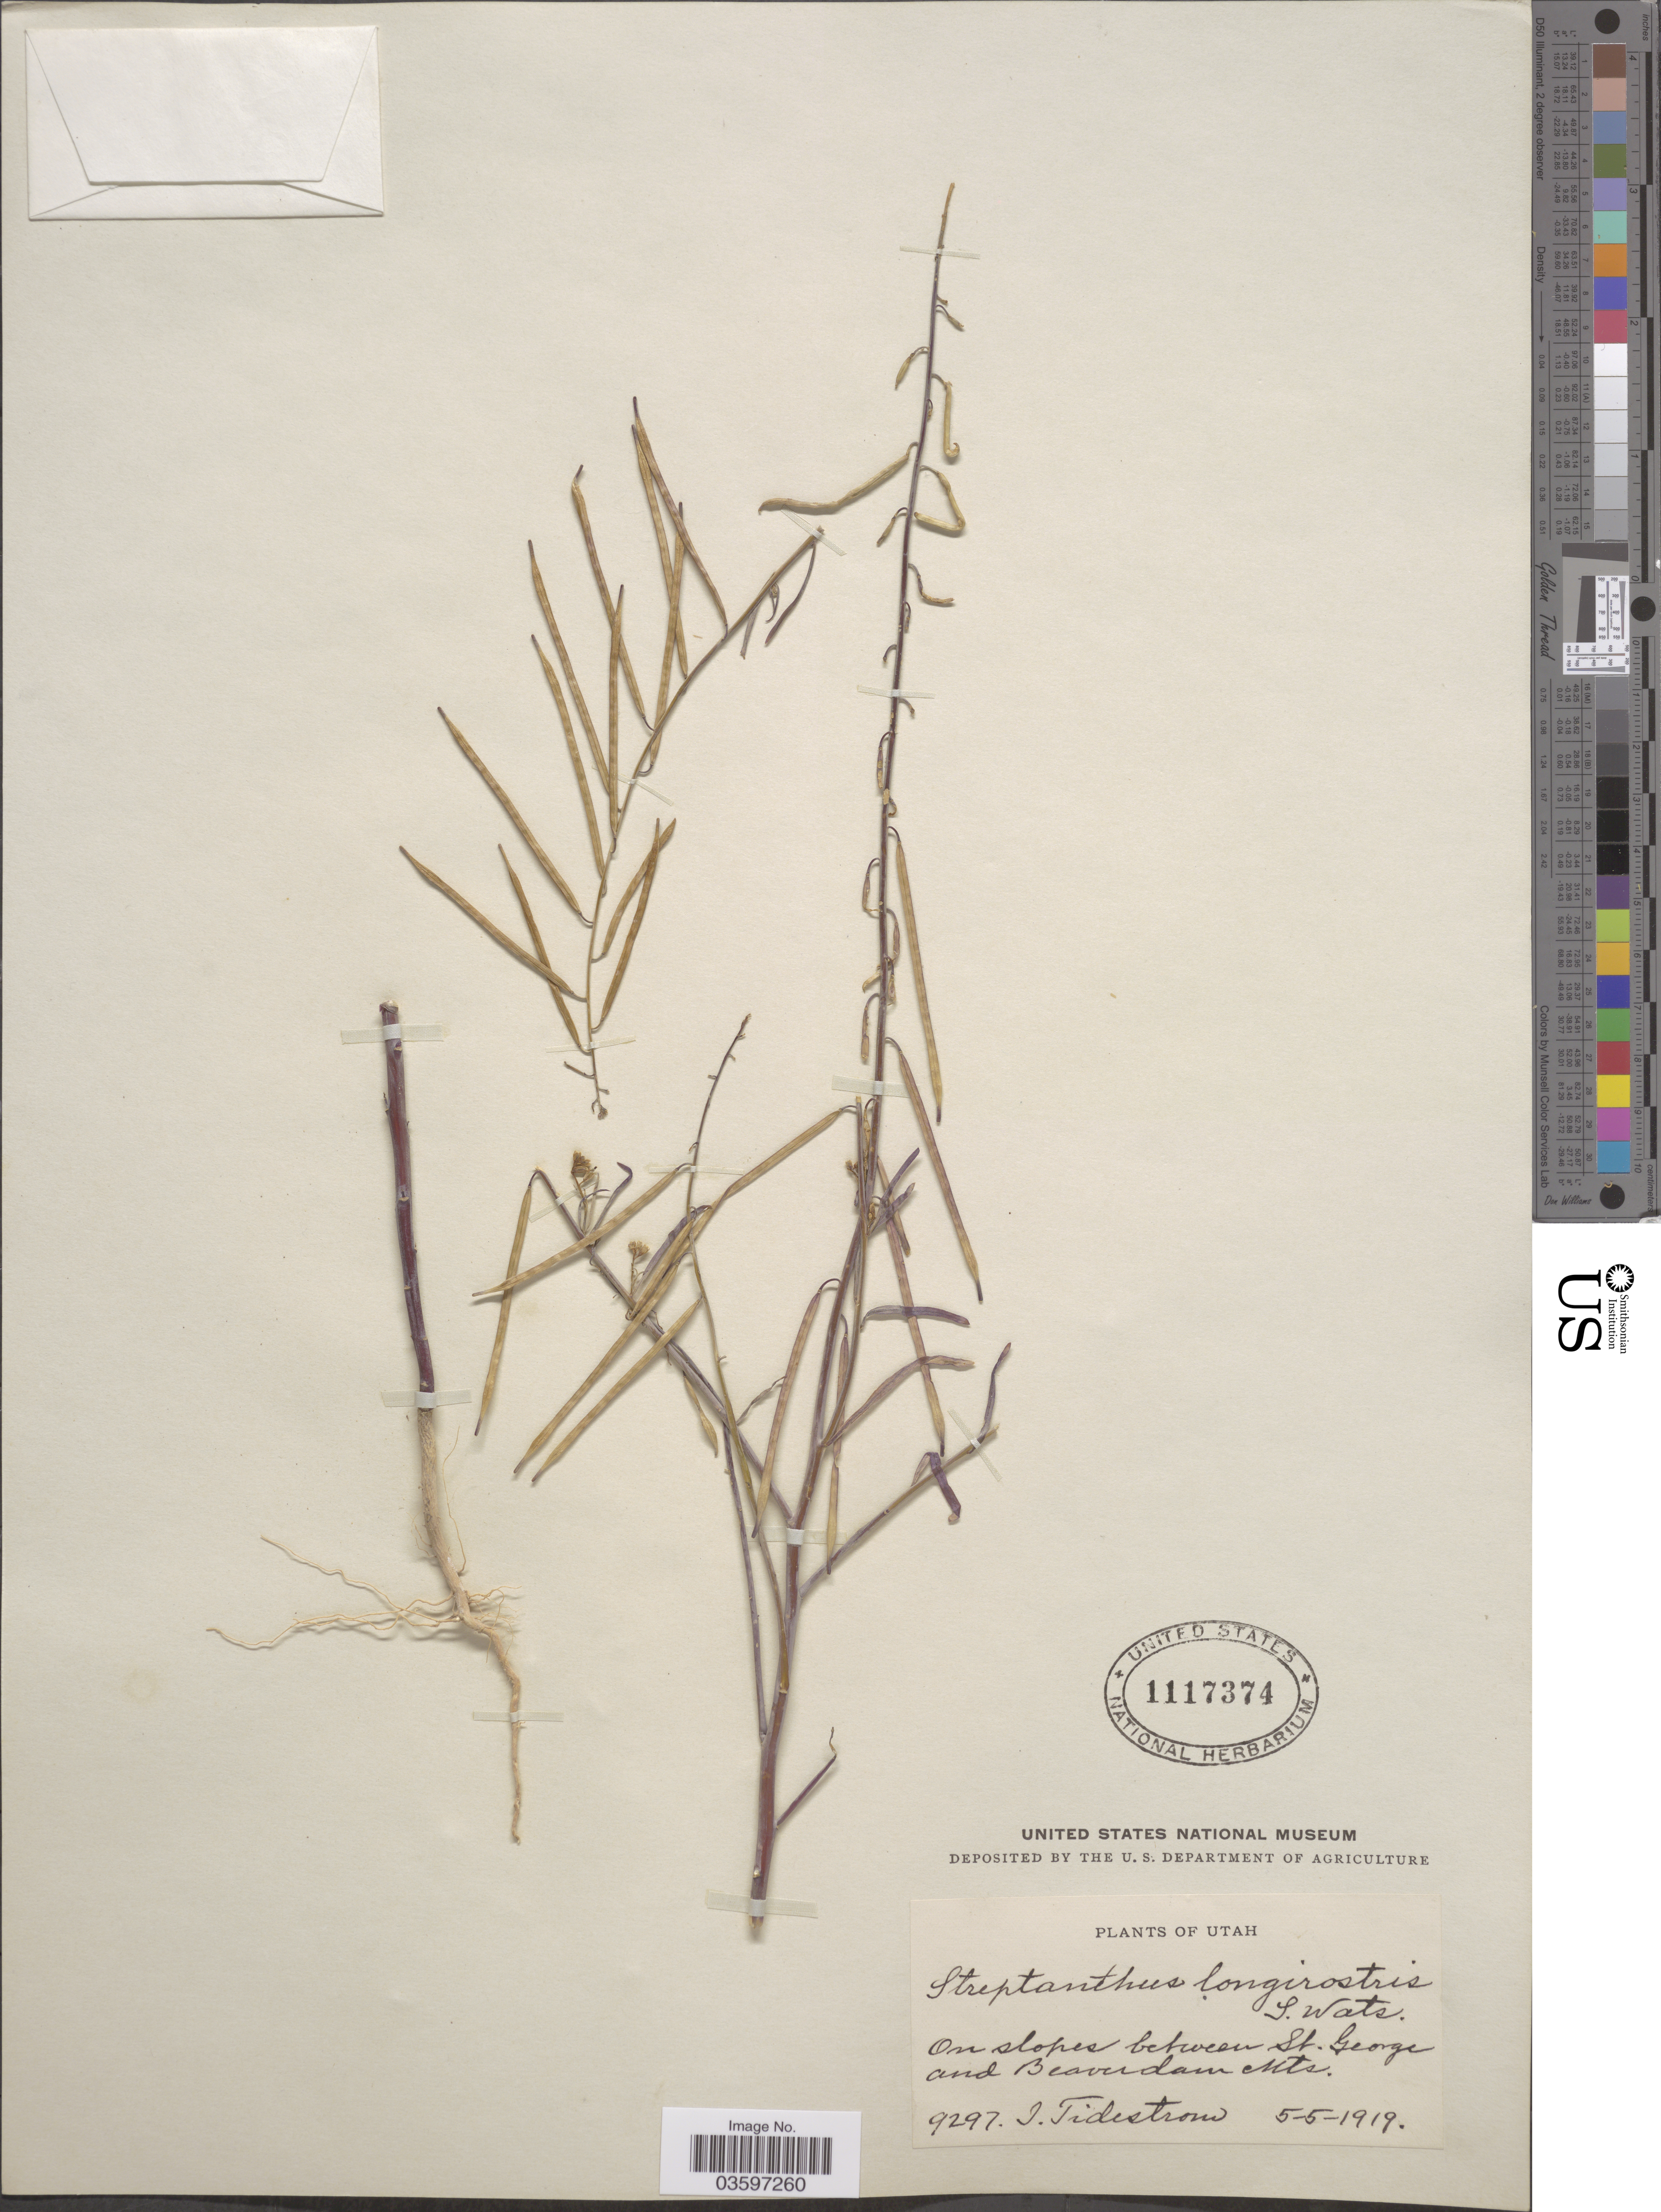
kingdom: Plantae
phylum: Tracheophyta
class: Magnoliopsida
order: Brassicales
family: Brassicaceae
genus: Streptanthella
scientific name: Streptanthella longirostris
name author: (S. Watson) Rydb.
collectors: I. F. Tidestrom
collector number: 9297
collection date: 1919-05-05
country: United States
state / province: Utah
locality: On slopes between St. George and Beaverdam Mts.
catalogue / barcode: US 1117374